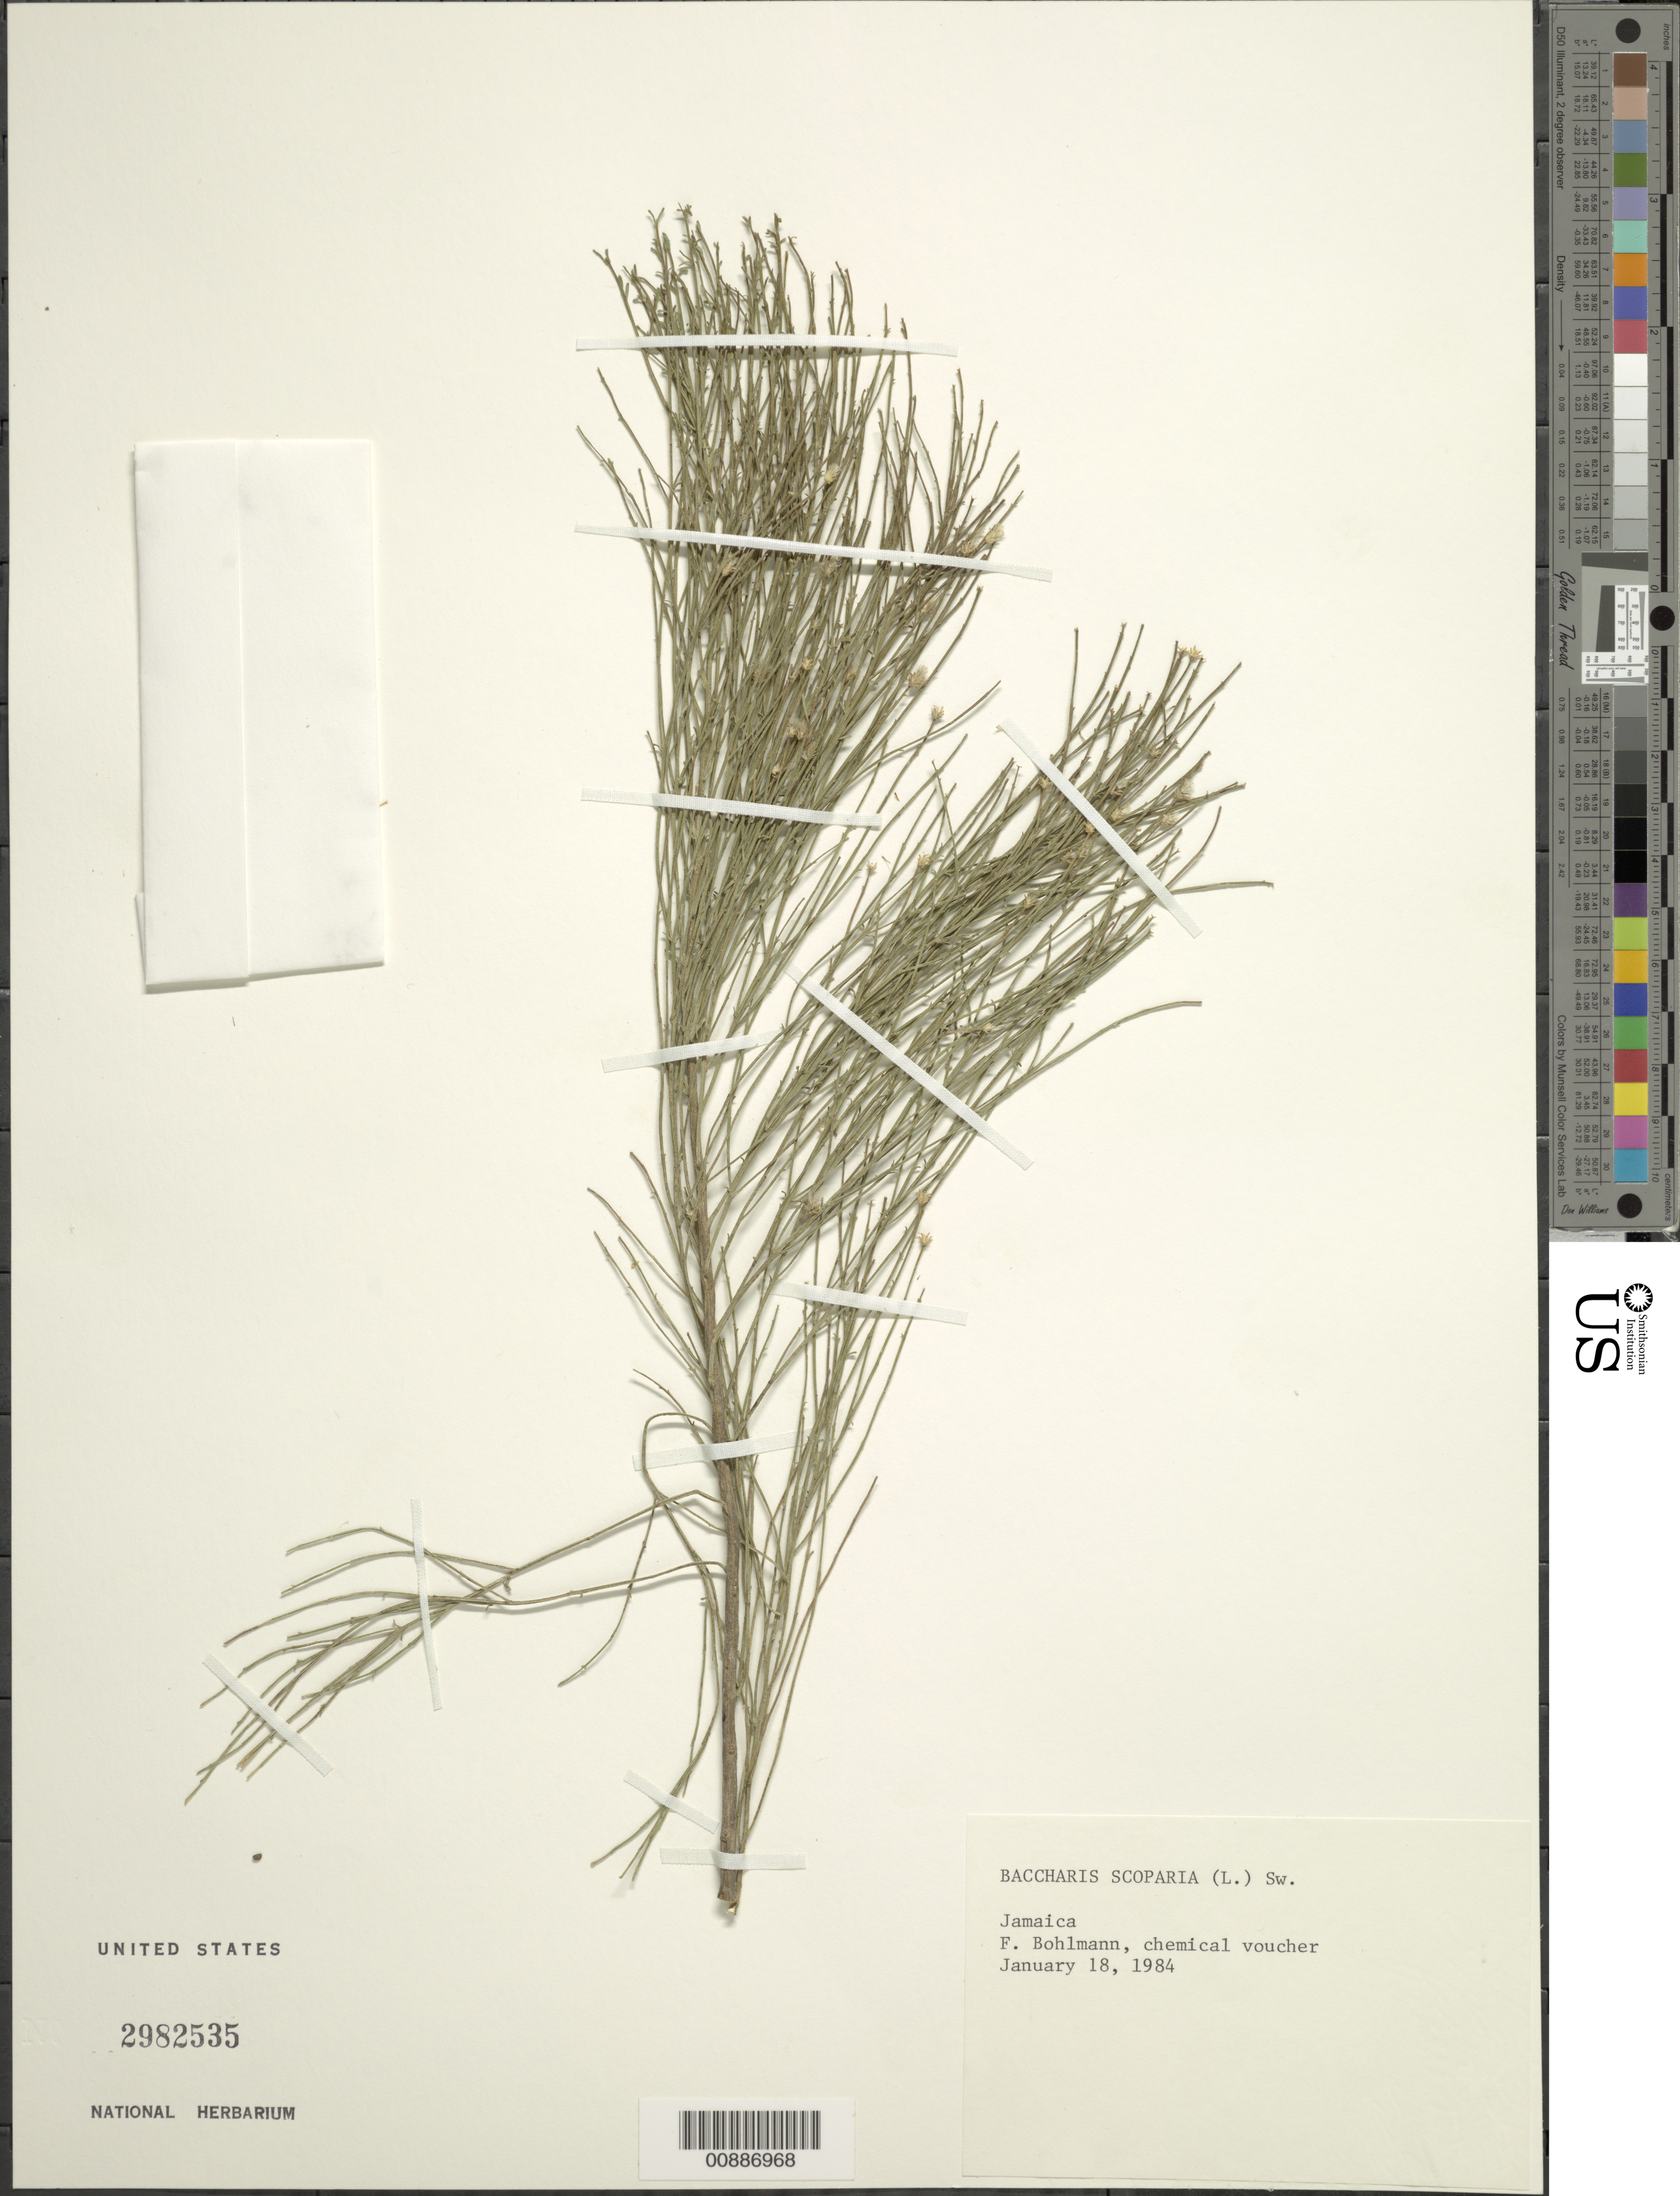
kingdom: Plantae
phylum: Tracheophyta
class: Magnoliopsida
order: Asterales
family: Asteraceae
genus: Baccharis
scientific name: Baccharis scoparia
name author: (L.) Sw.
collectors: Bohlmann, F.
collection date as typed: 18 Jan 1984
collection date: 1984-01-18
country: Jamaica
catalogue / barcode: US 2982535